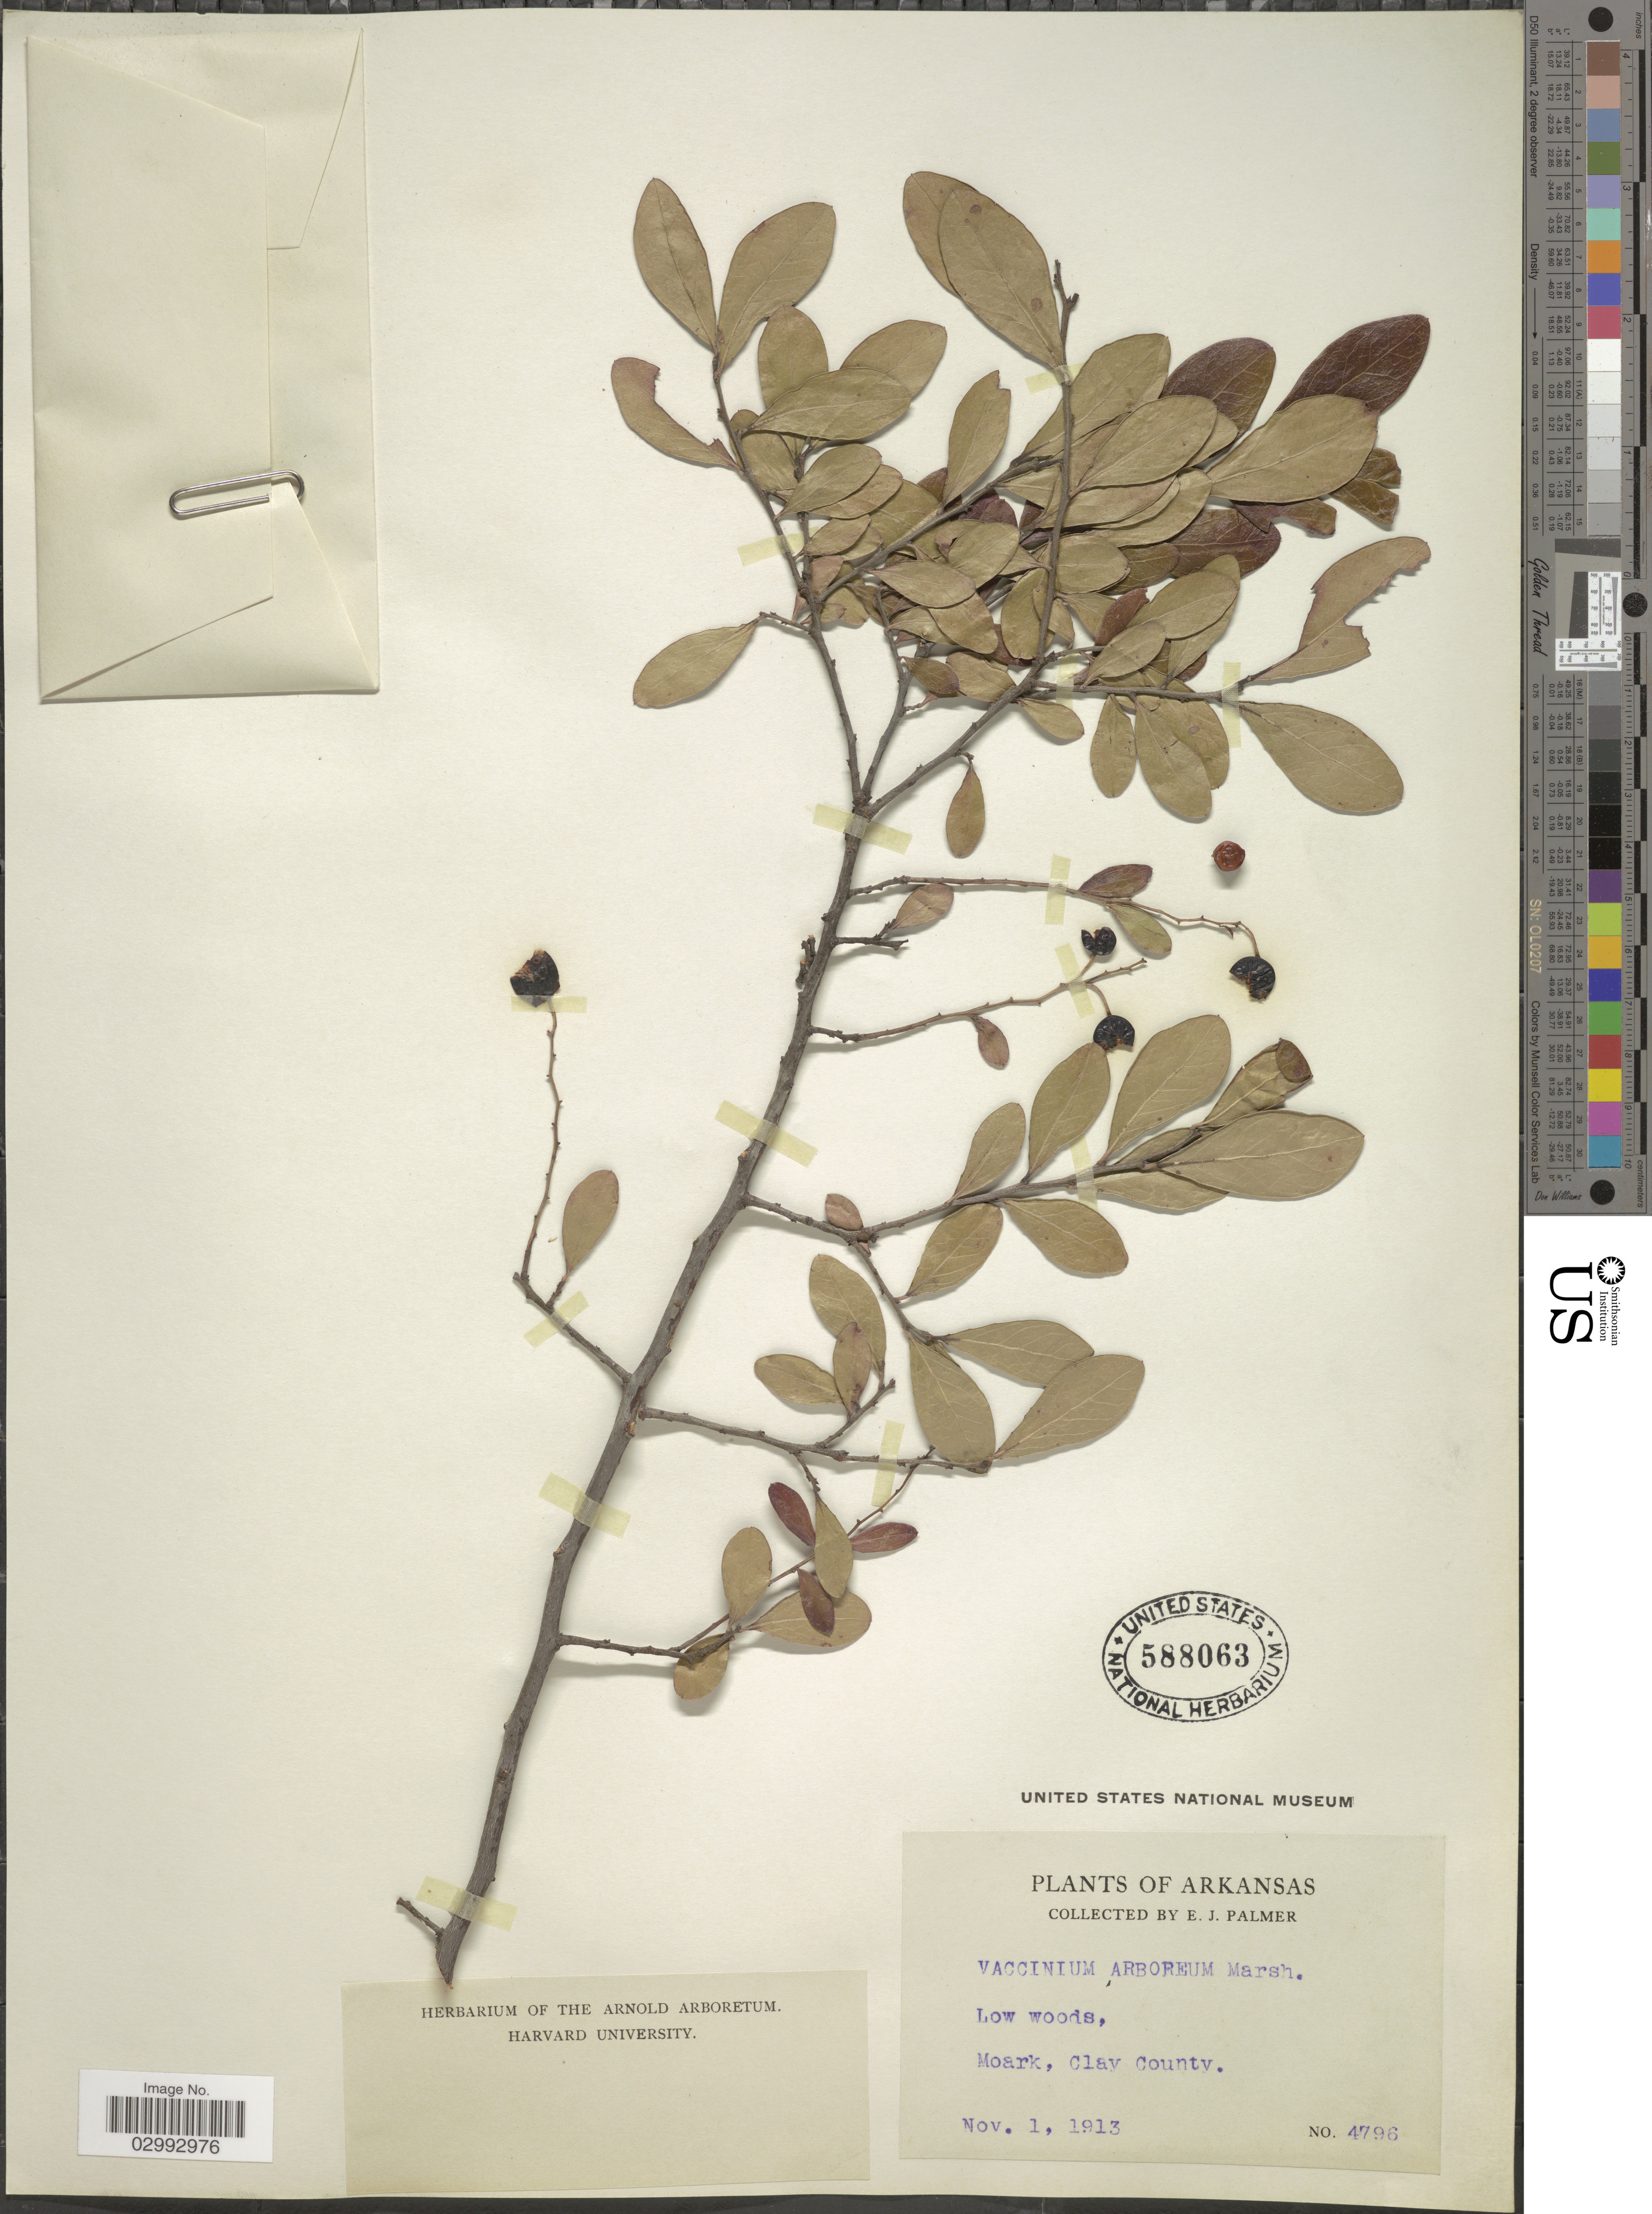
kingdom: Plantae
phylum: Tracheophyta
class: Magnoliopsida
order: Ericales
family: Ericaceae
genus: Batodendron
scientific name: Batodendron arboreum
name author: Nutt.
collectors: E. J. Palmer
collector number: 4796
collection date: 1913-11-01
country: United States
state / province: Arkansas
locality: Low woods, Moark, Clay County.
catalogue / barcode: US 588063